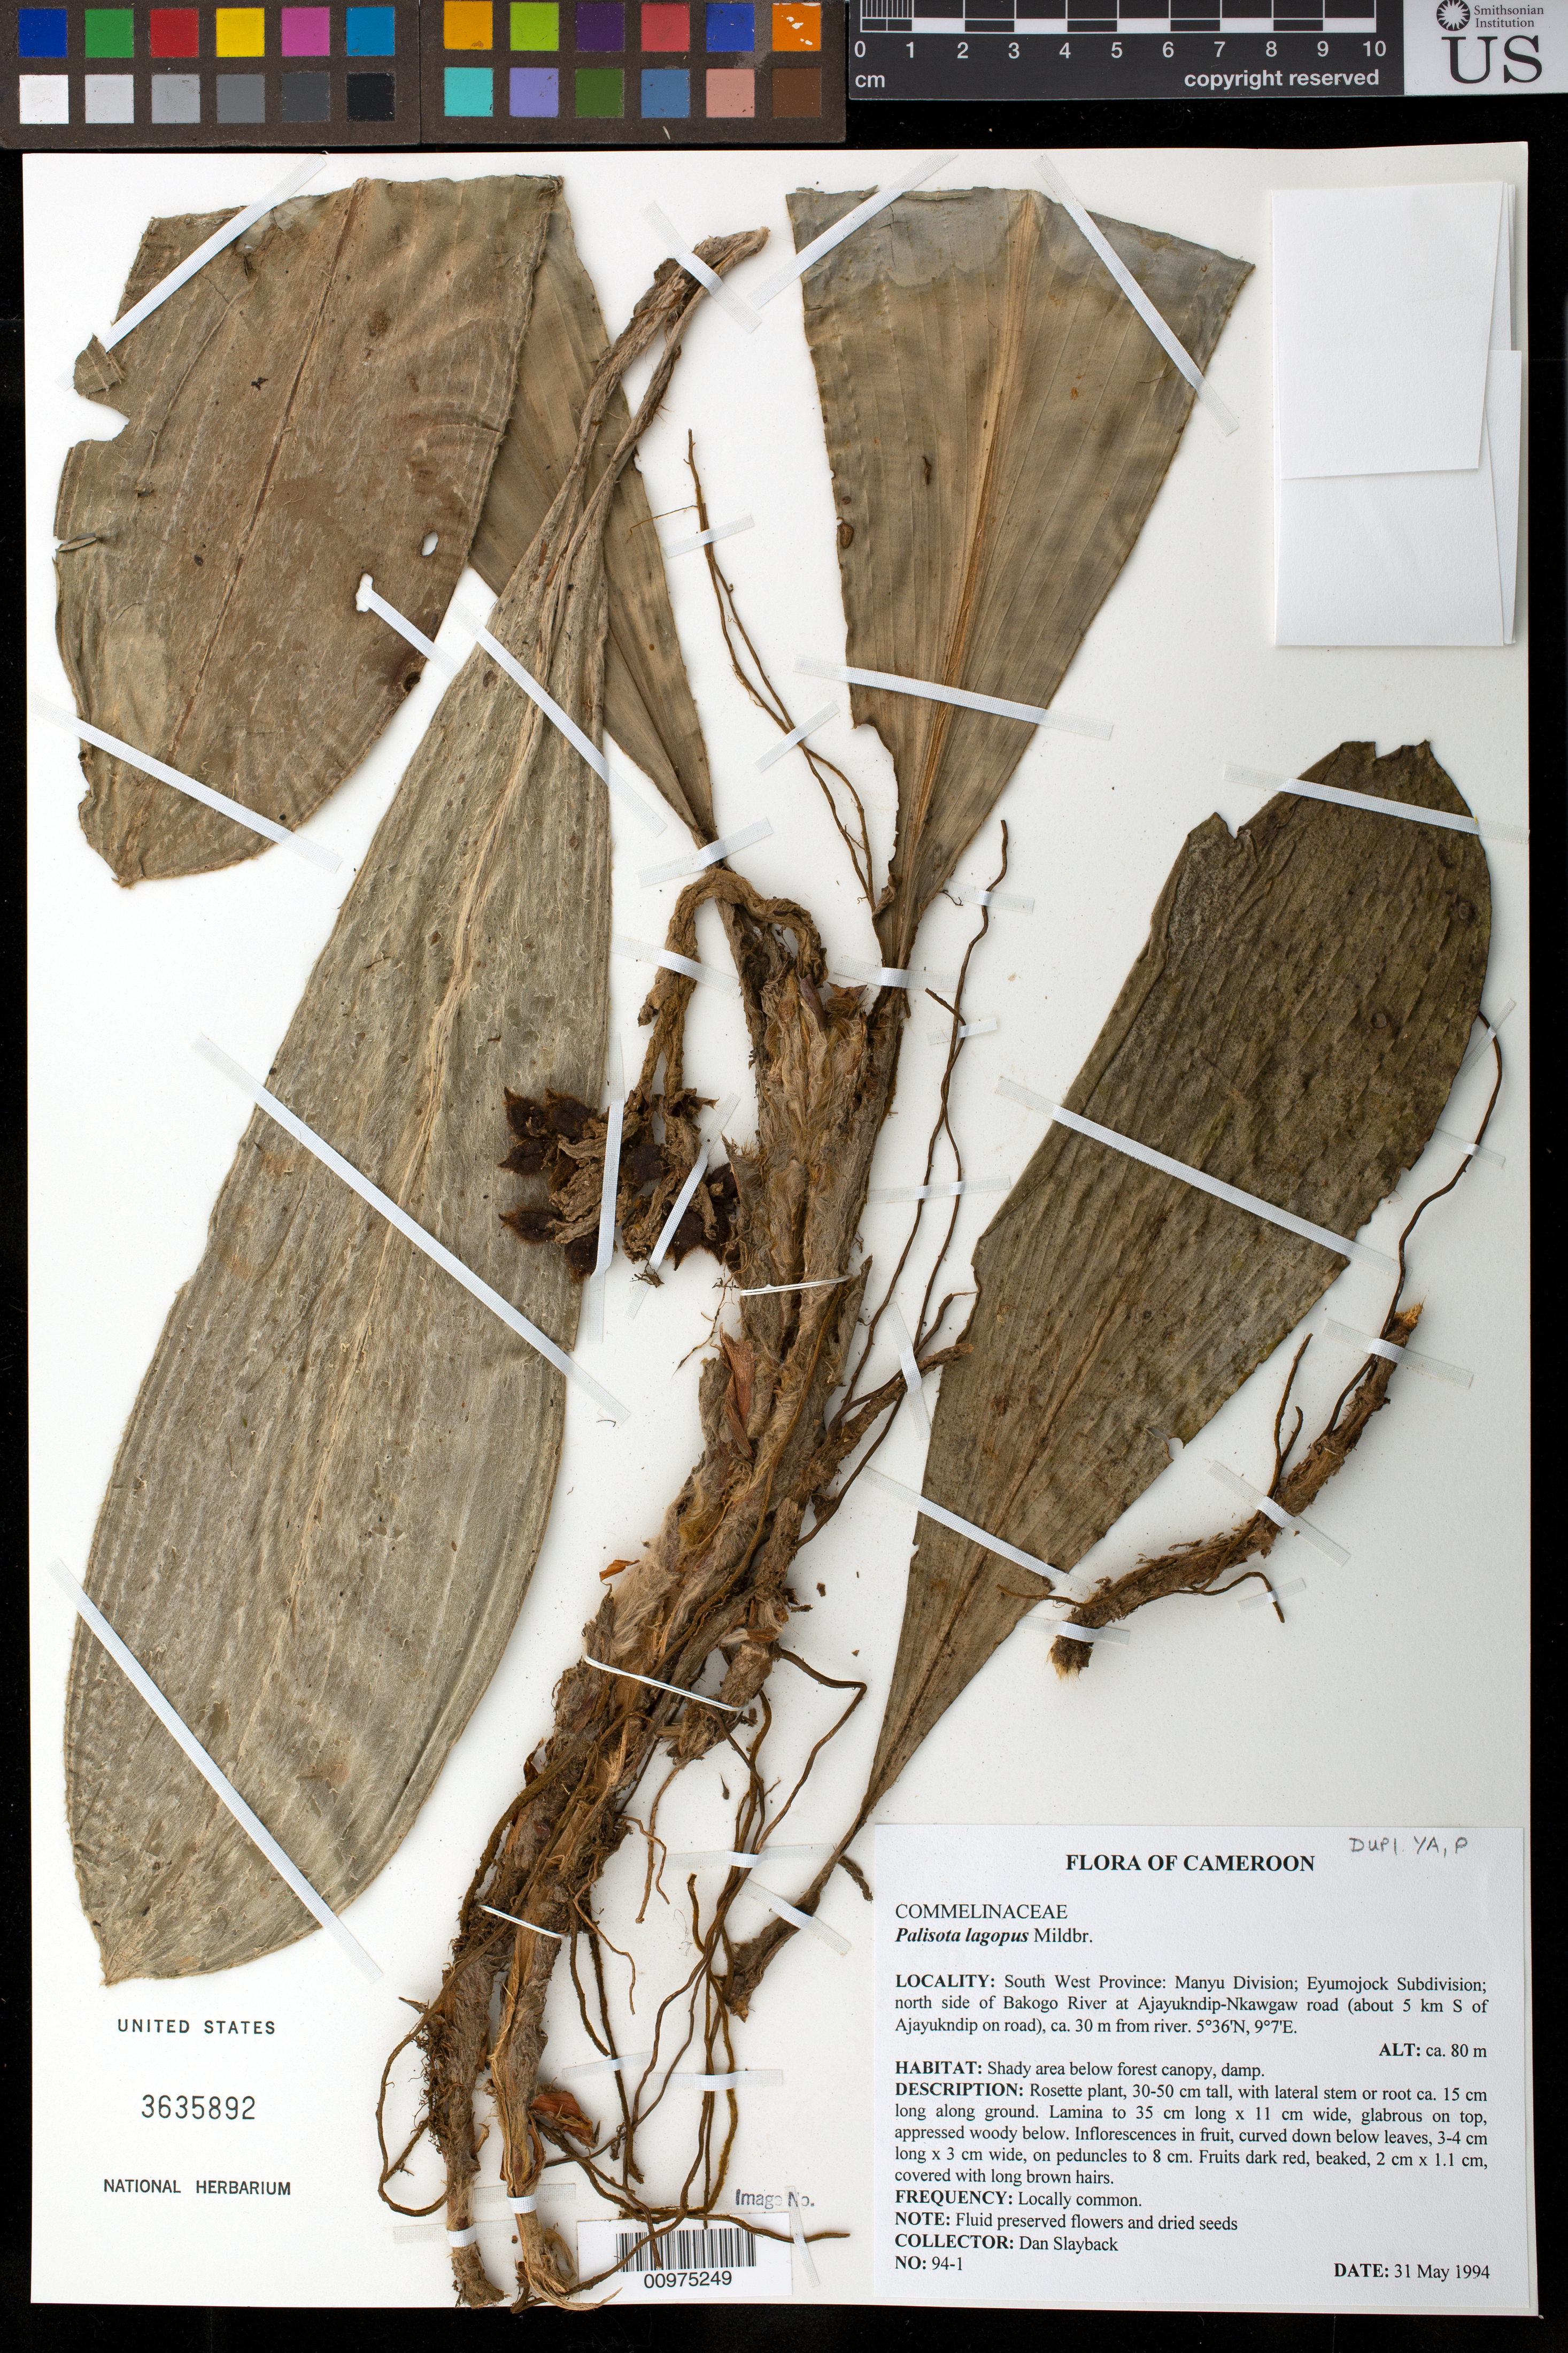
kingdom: Plantae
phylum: Tracheophyta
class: Liliopsida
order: Commelinales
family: Commelinaceae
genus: Palisota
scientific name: Palisota lagopus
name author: Mildbr.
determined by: Faden, Robert B., (US), Smithsonian Institution - National Museum of Natural History (UNITED STATES)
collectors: D. Slayback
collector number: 94-1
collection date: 1994-05-31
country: Cameroon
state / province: Sud-Ouest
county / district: Manyu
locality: north side of Bakogo River at Ajayukndip-Nkawgaw road (about 5 km S of Ajayukndip on road), ca. 30 m from river.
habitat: Shady area below forest canopy, damp.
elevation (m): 80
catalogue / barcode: US 3635892